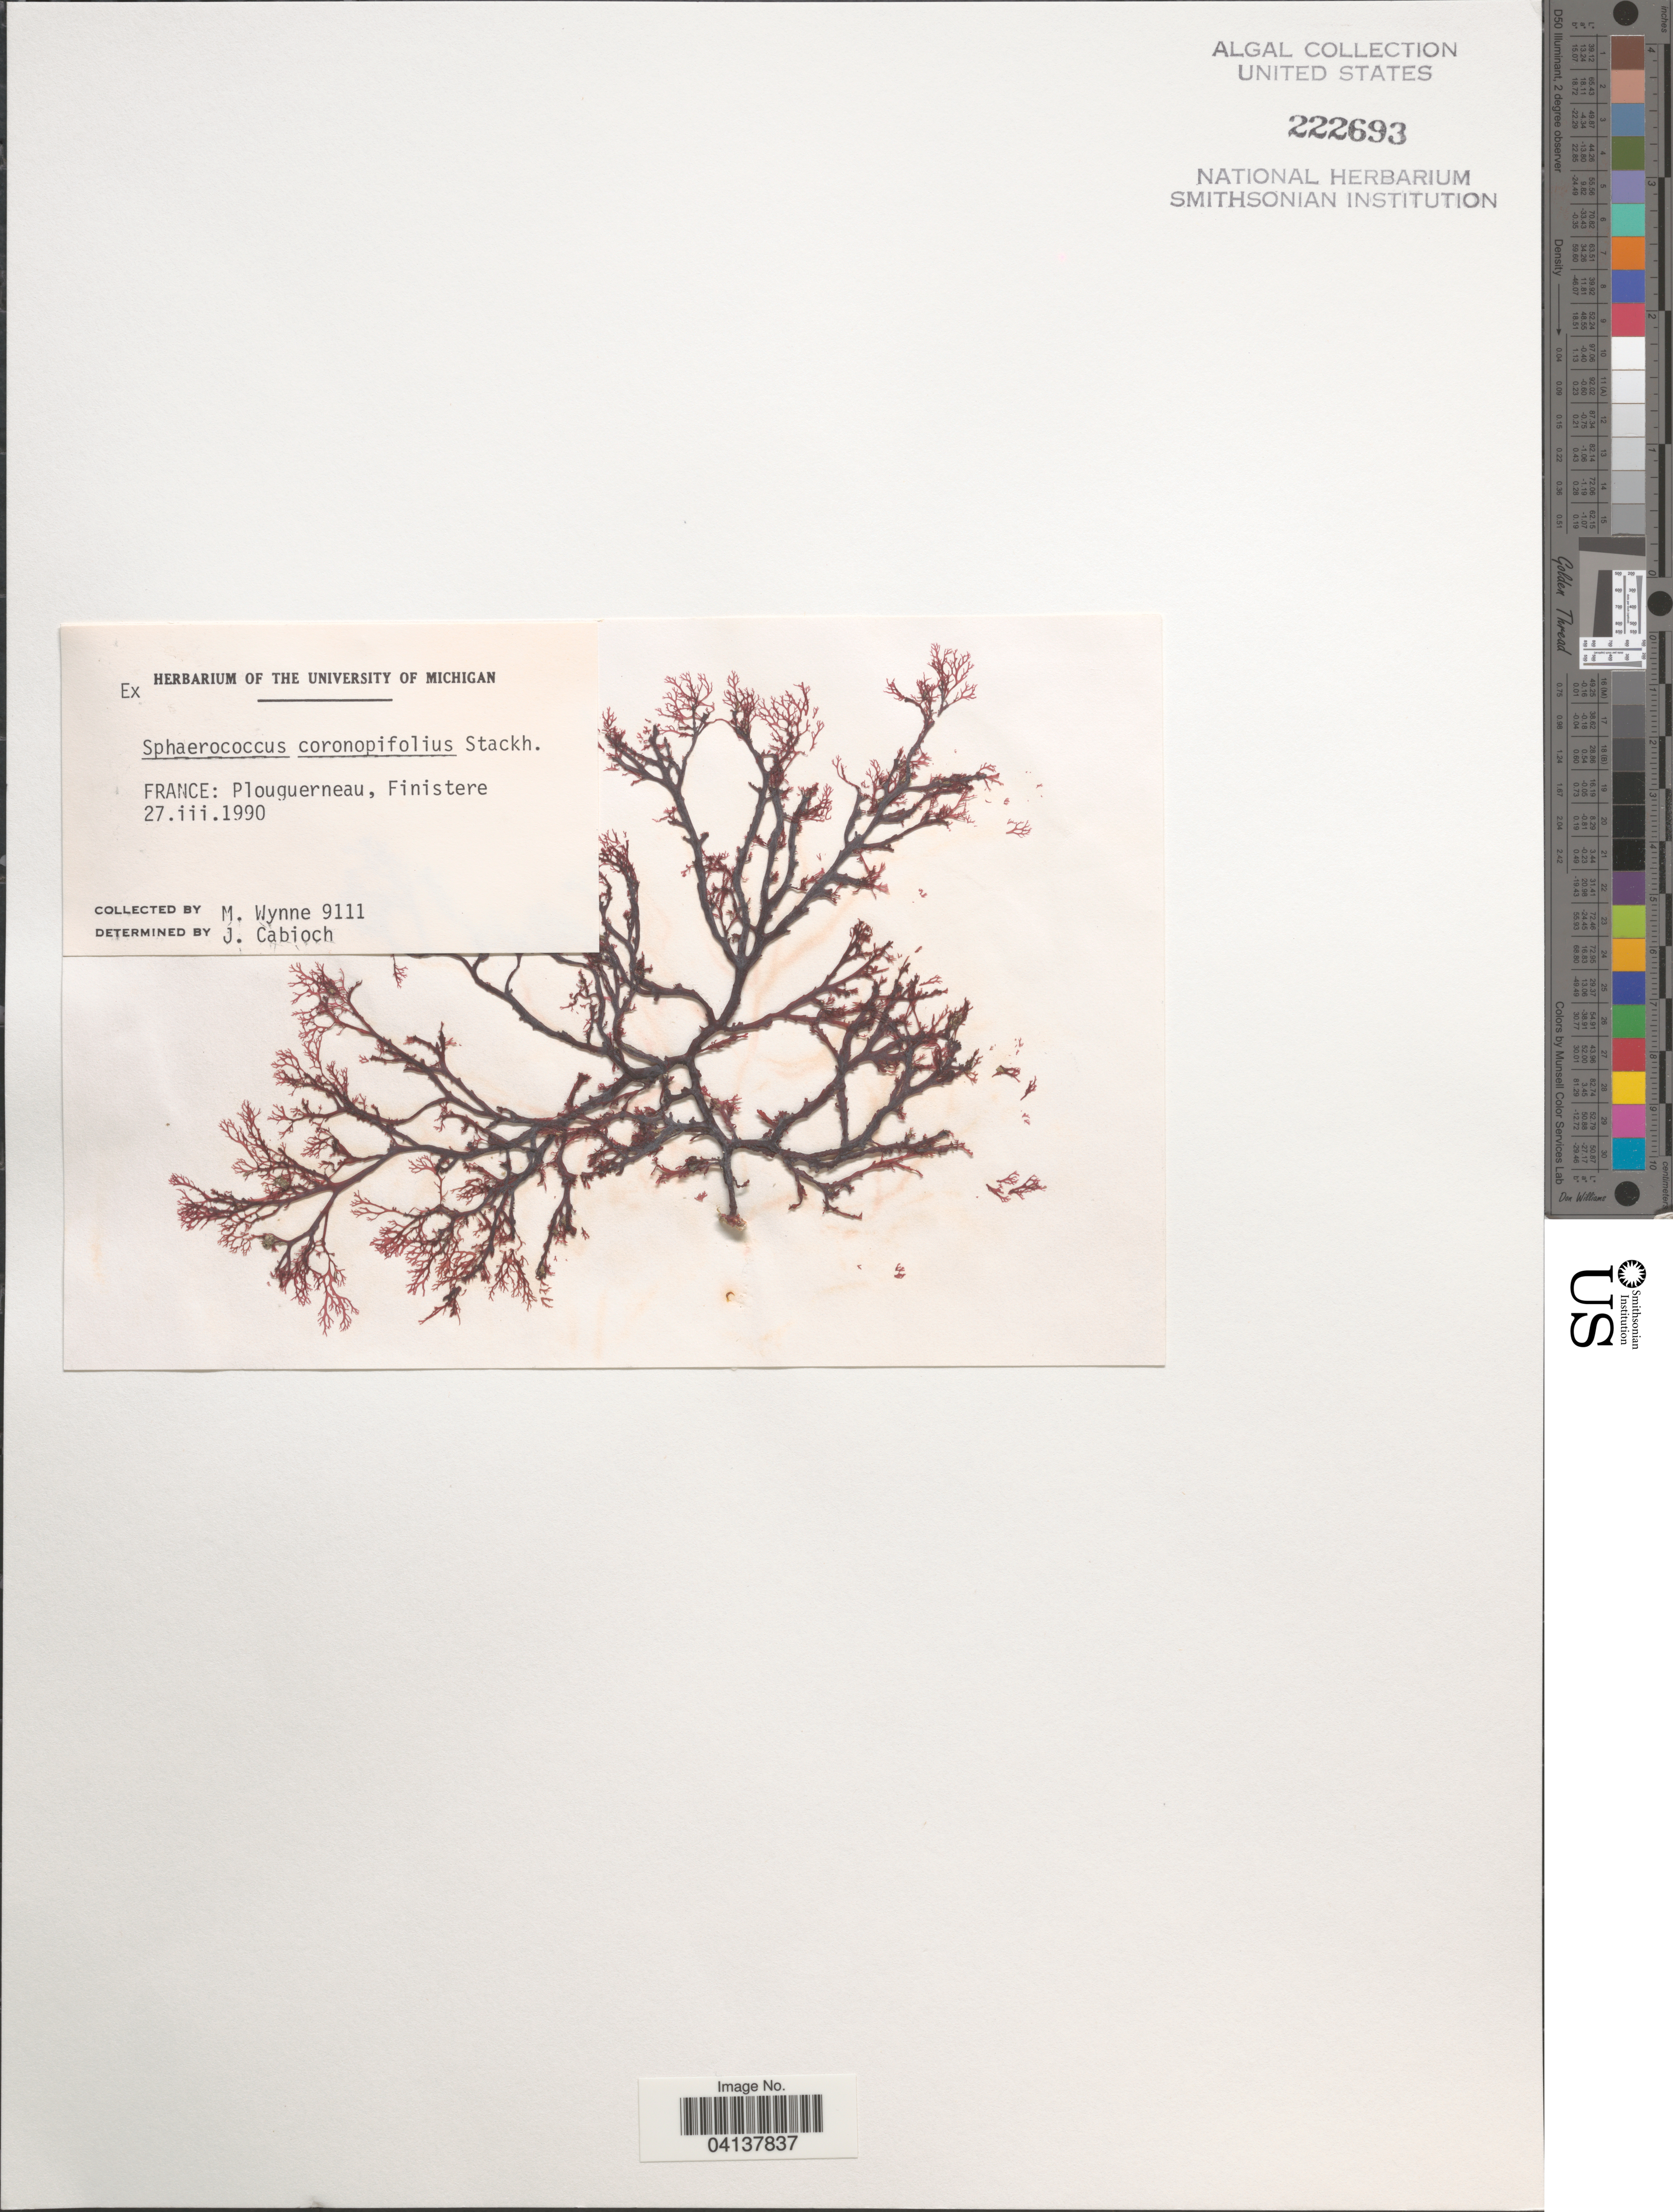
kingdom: Plantae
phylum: Rhodophyta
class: Florideophyceae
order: Gigartinales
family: Sphaerococcaceae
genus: Sphaerococcus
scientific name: Sphaerococcus coronopifolius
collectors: M.J. Wynne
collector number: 9111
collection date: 1990-03-27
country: France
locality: Plouguerneau, Finistere.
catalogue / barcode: US 222693